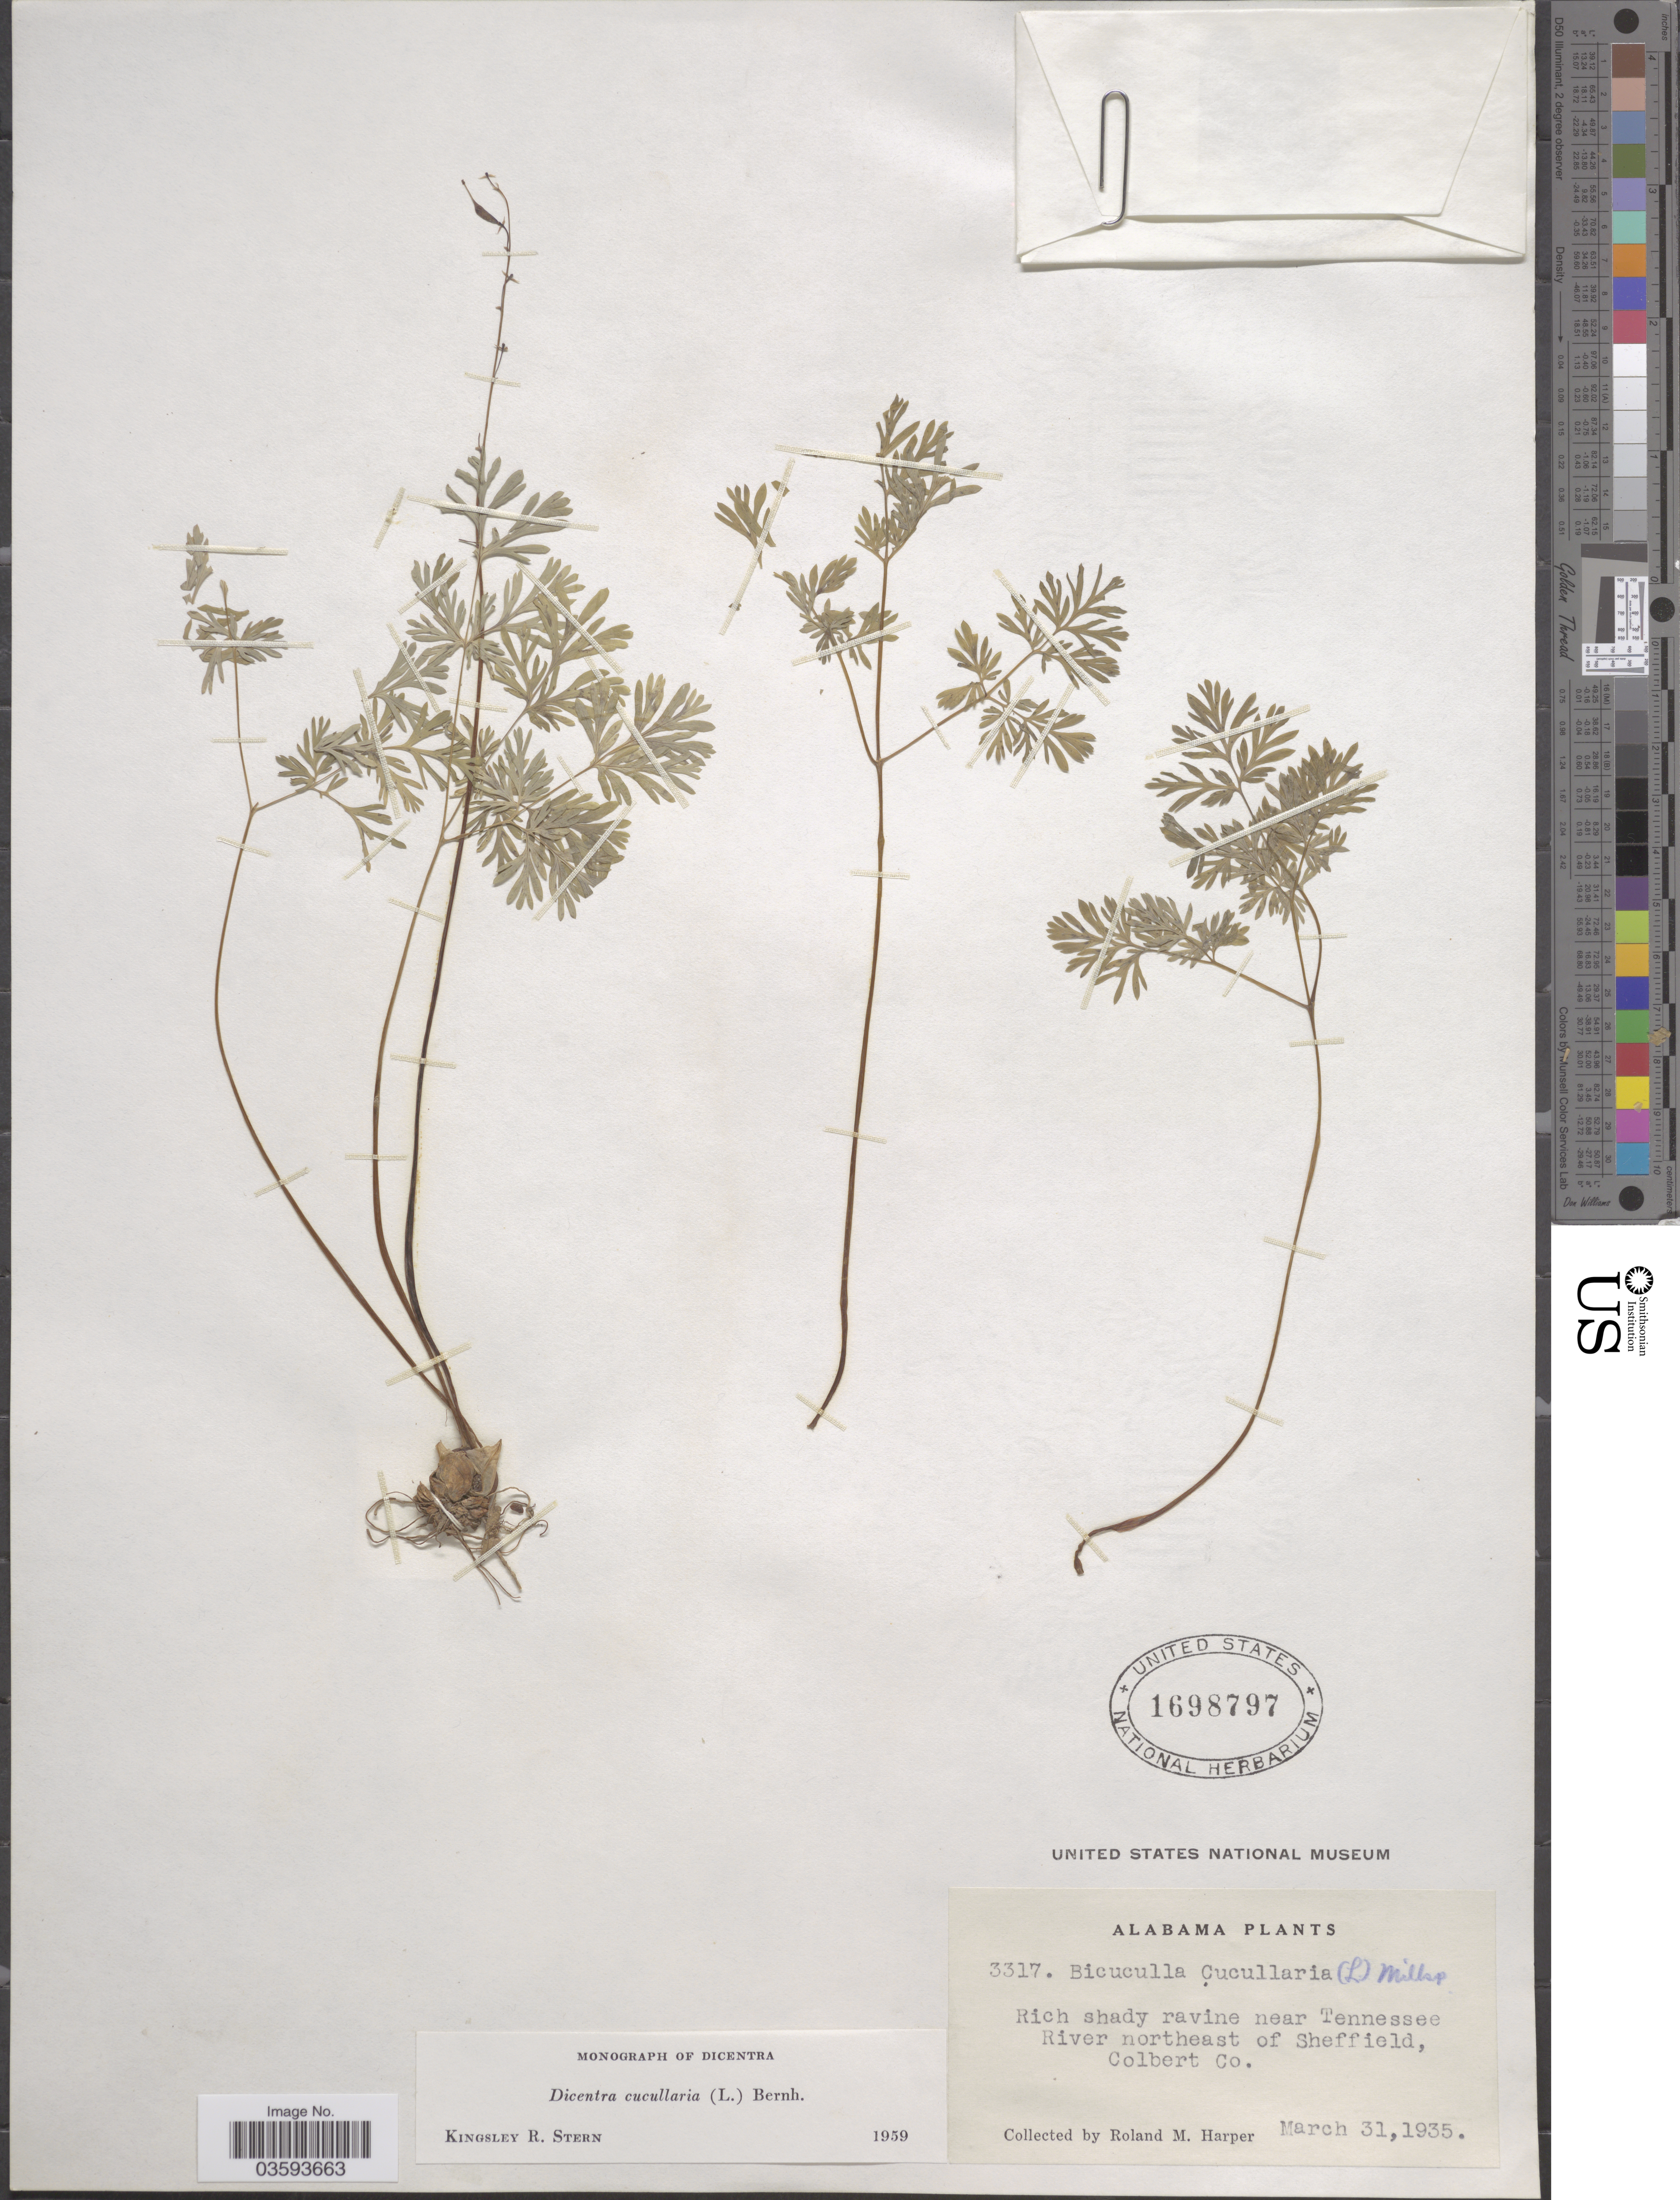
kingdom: Plantae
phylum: Tracheophyta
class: Magnoliopsida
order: Ranunculales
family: Papaveraceae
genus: Dicentra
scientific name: Dicentra cucullaria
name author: (L.) Bernh.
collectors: R. M. Harper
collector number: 3317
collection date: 1935-03-31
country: United States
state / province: Alabama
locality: Rich shady ravine near Tennessee River northeast of Sheffield, Colbert Co.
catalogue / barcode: US 1698797